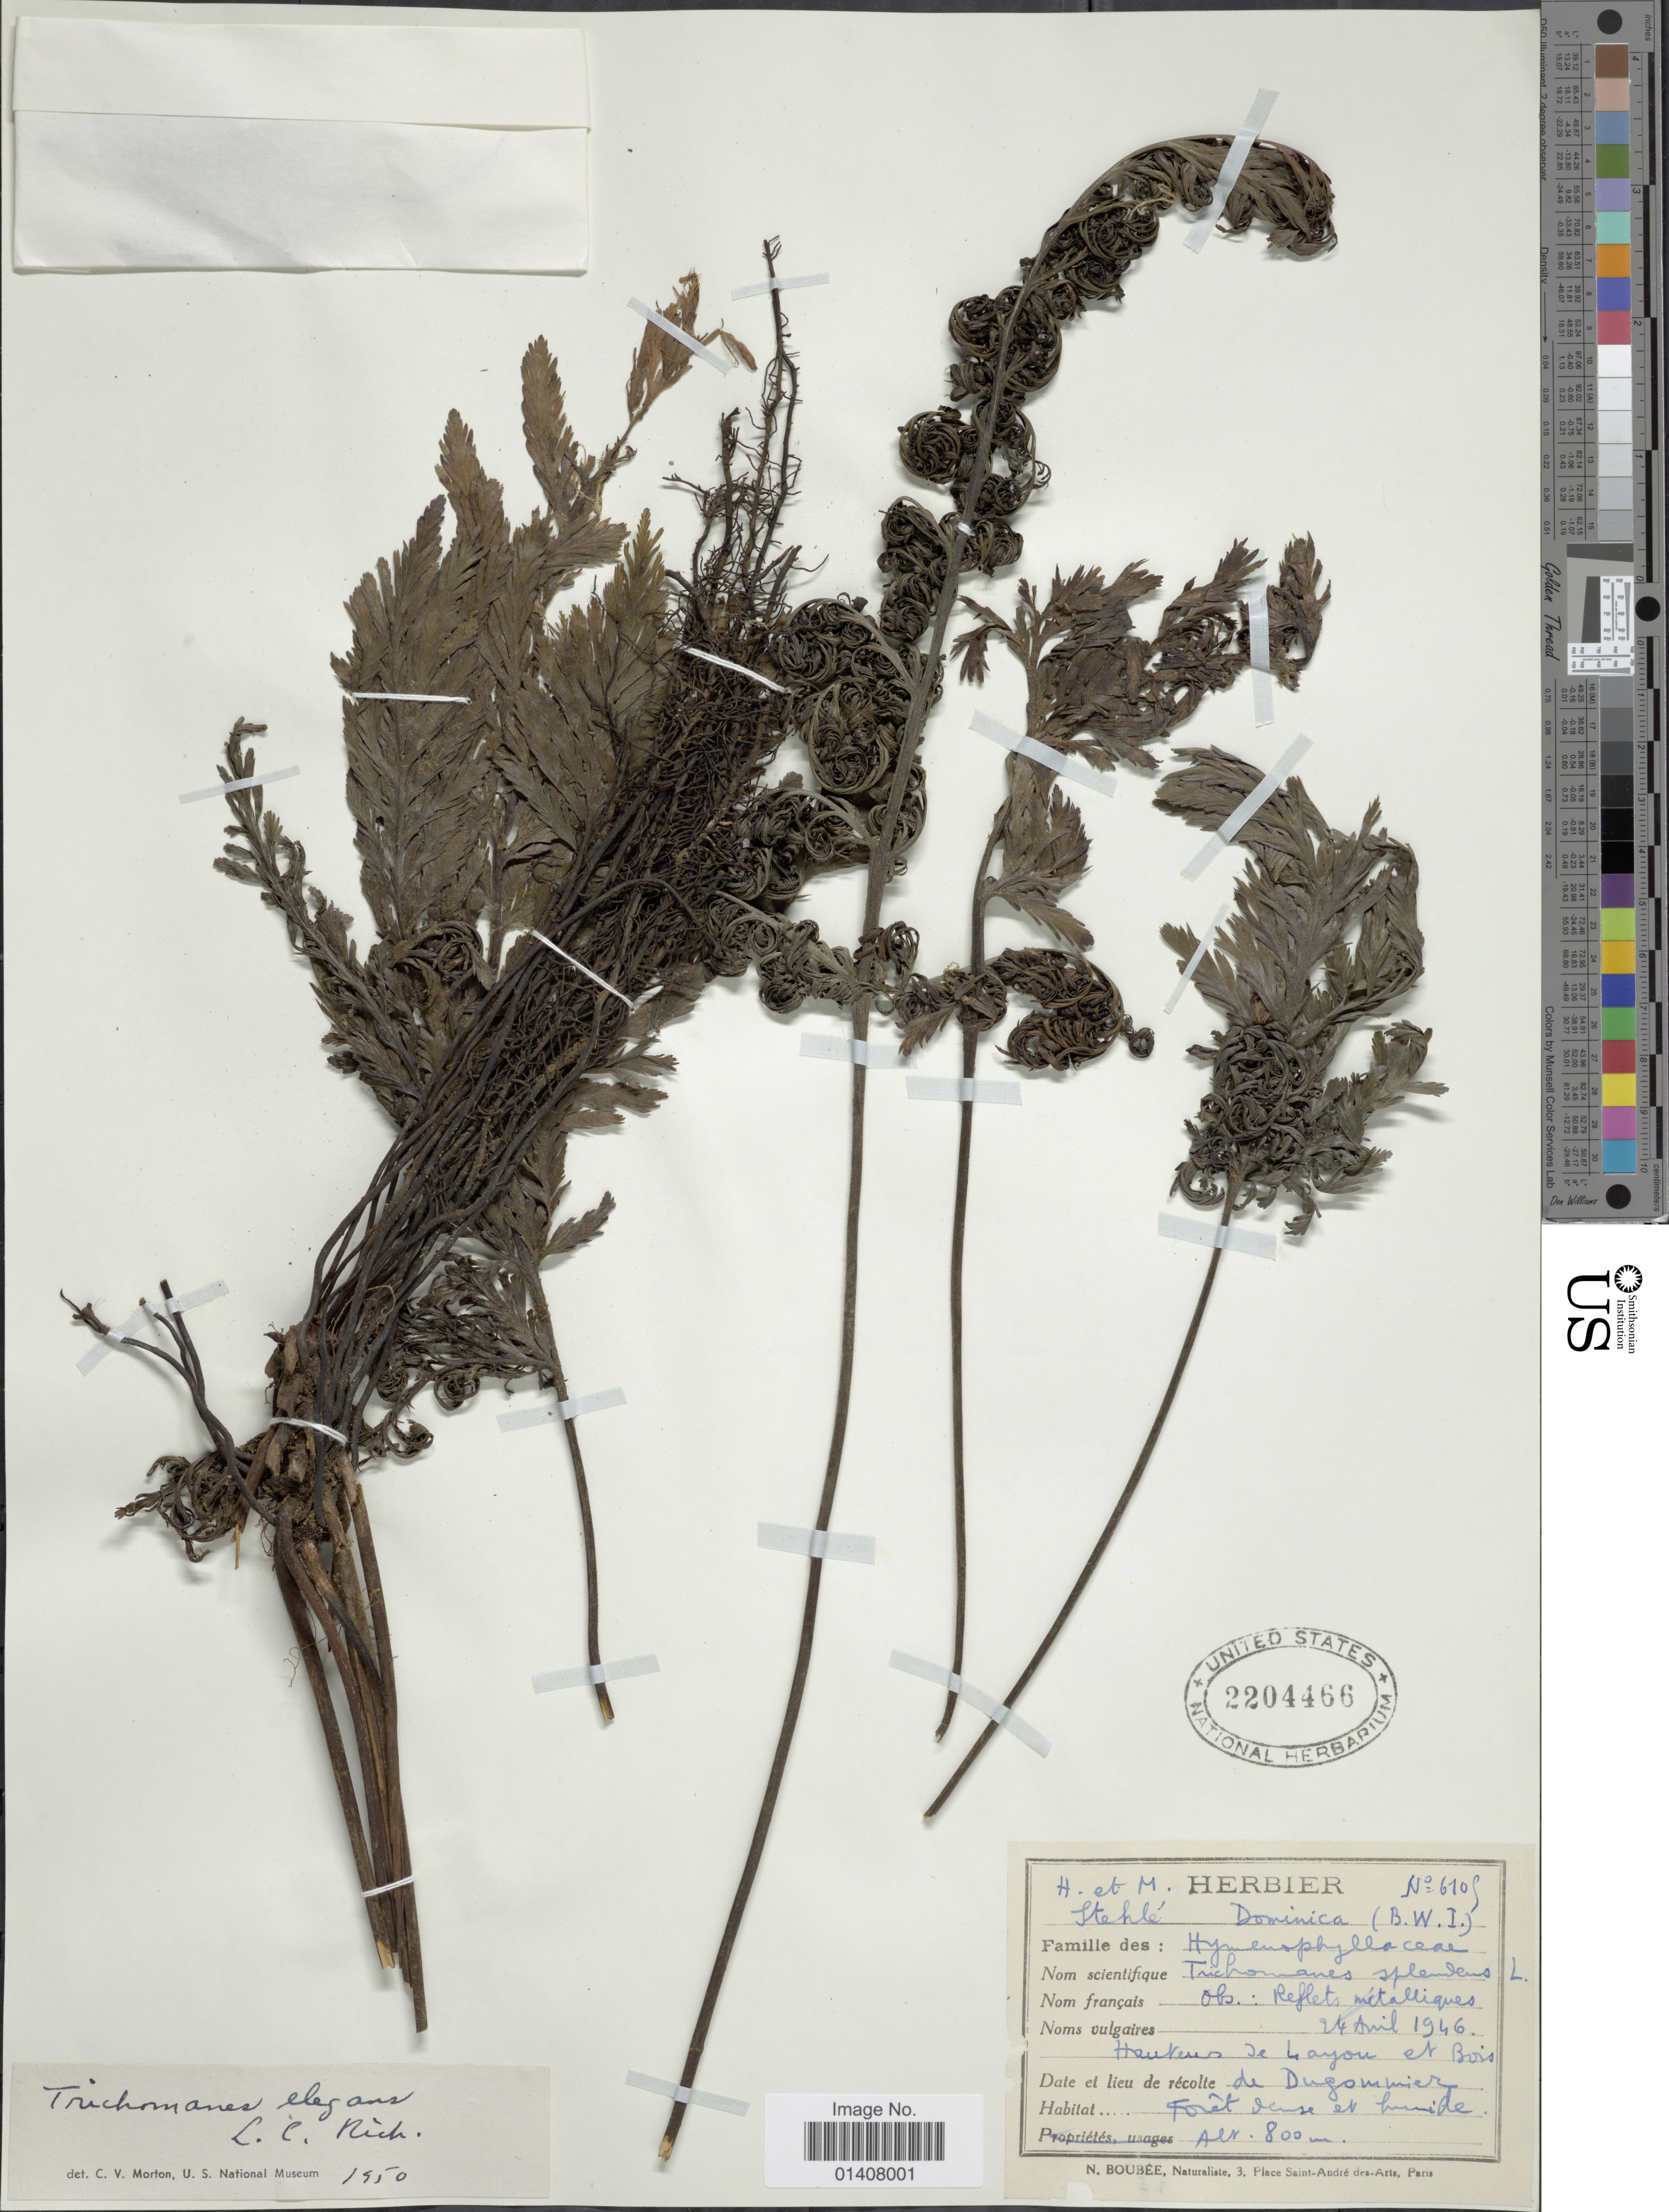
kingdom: Plantae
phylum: Tracheophyta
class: Polypodiopsida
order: Hymenophyllales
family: Hymenophyllaceae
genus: Trichomanes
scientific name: Trichomanes elegans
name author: Rich.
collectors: H. Stehlé & M. Stehlé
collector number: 6105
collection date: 1946-04-24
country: Guadeloupe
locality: Hauteus de Langon et Bois de Dugommier, foret dense et humide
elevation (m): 800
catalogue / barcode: US 2204466